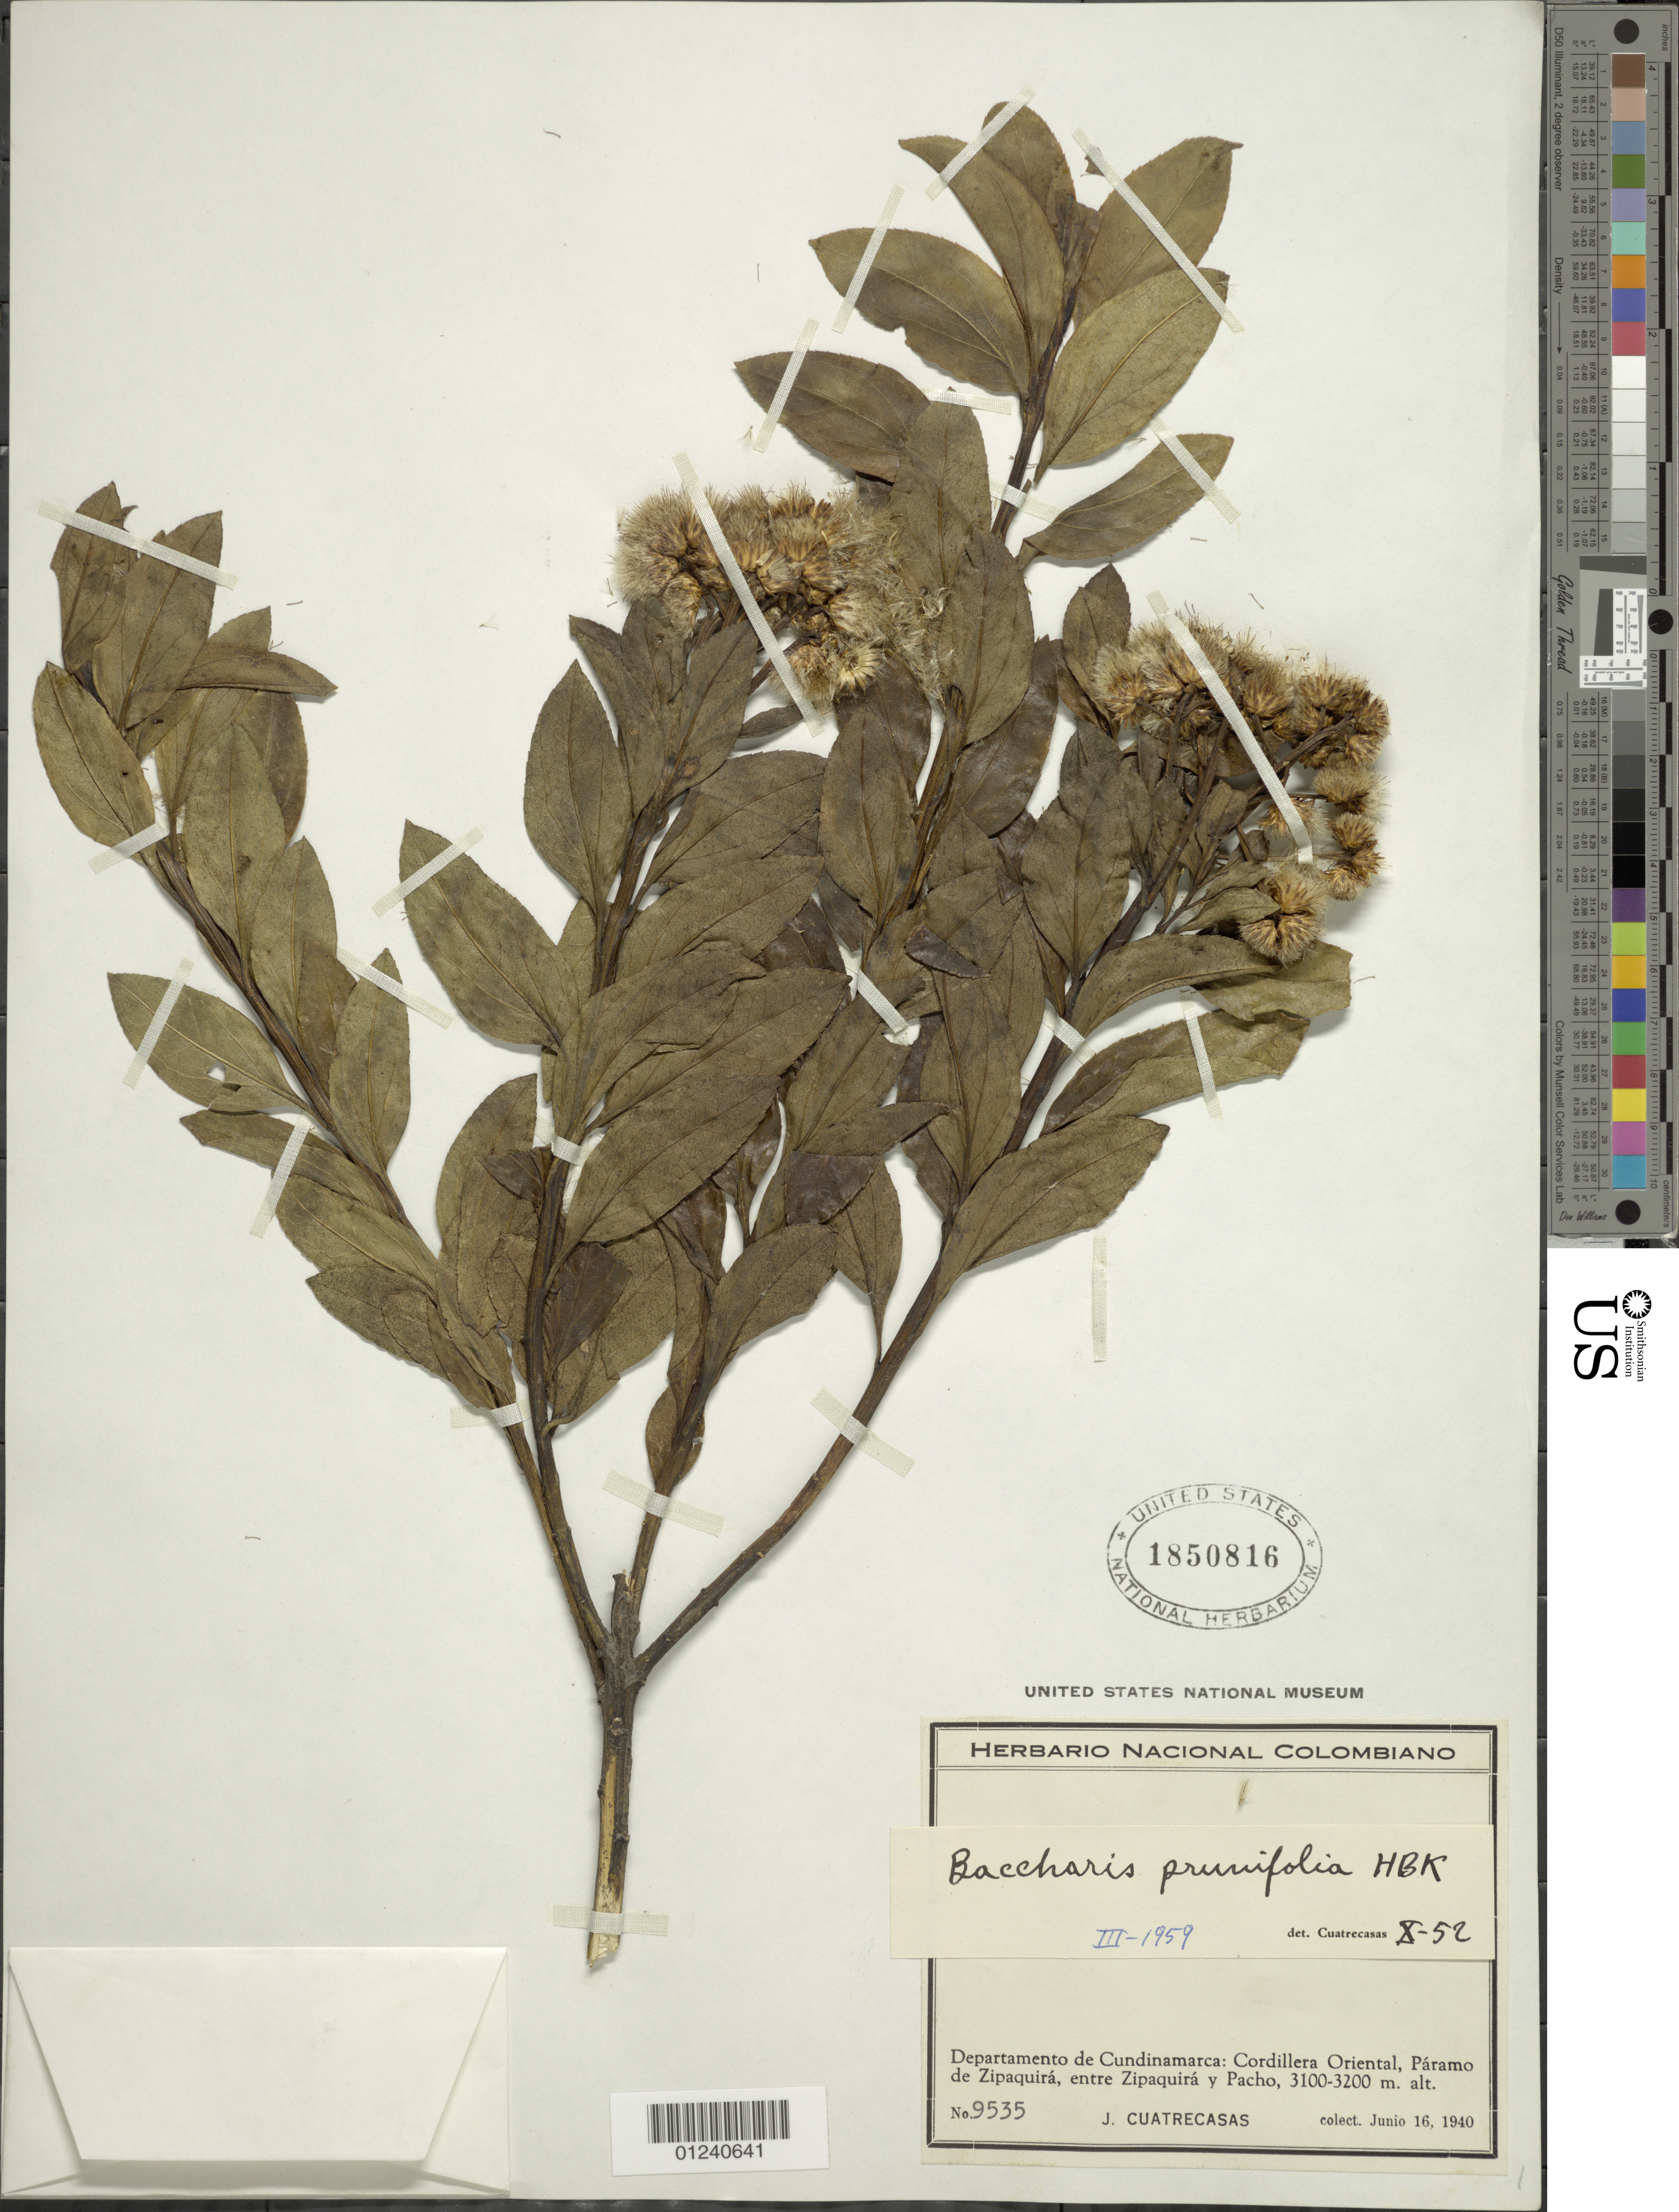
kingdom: Plantae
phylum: Tracheophyta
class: Magnoliopsida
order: Asterales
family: Asteraceae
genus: Baccharis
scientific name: Baccharis prunifolia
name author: Kunth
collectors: J. Cuatrecasas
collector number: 9535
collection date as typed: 16 Jun 1940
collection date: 1940-06-16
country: Colombia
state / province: Cundinamarca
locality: Cordillera Oriental, Páramo de Zipaquirá, entre Zipaquira y Pacho.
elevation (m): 3100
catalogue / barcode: US 1850816